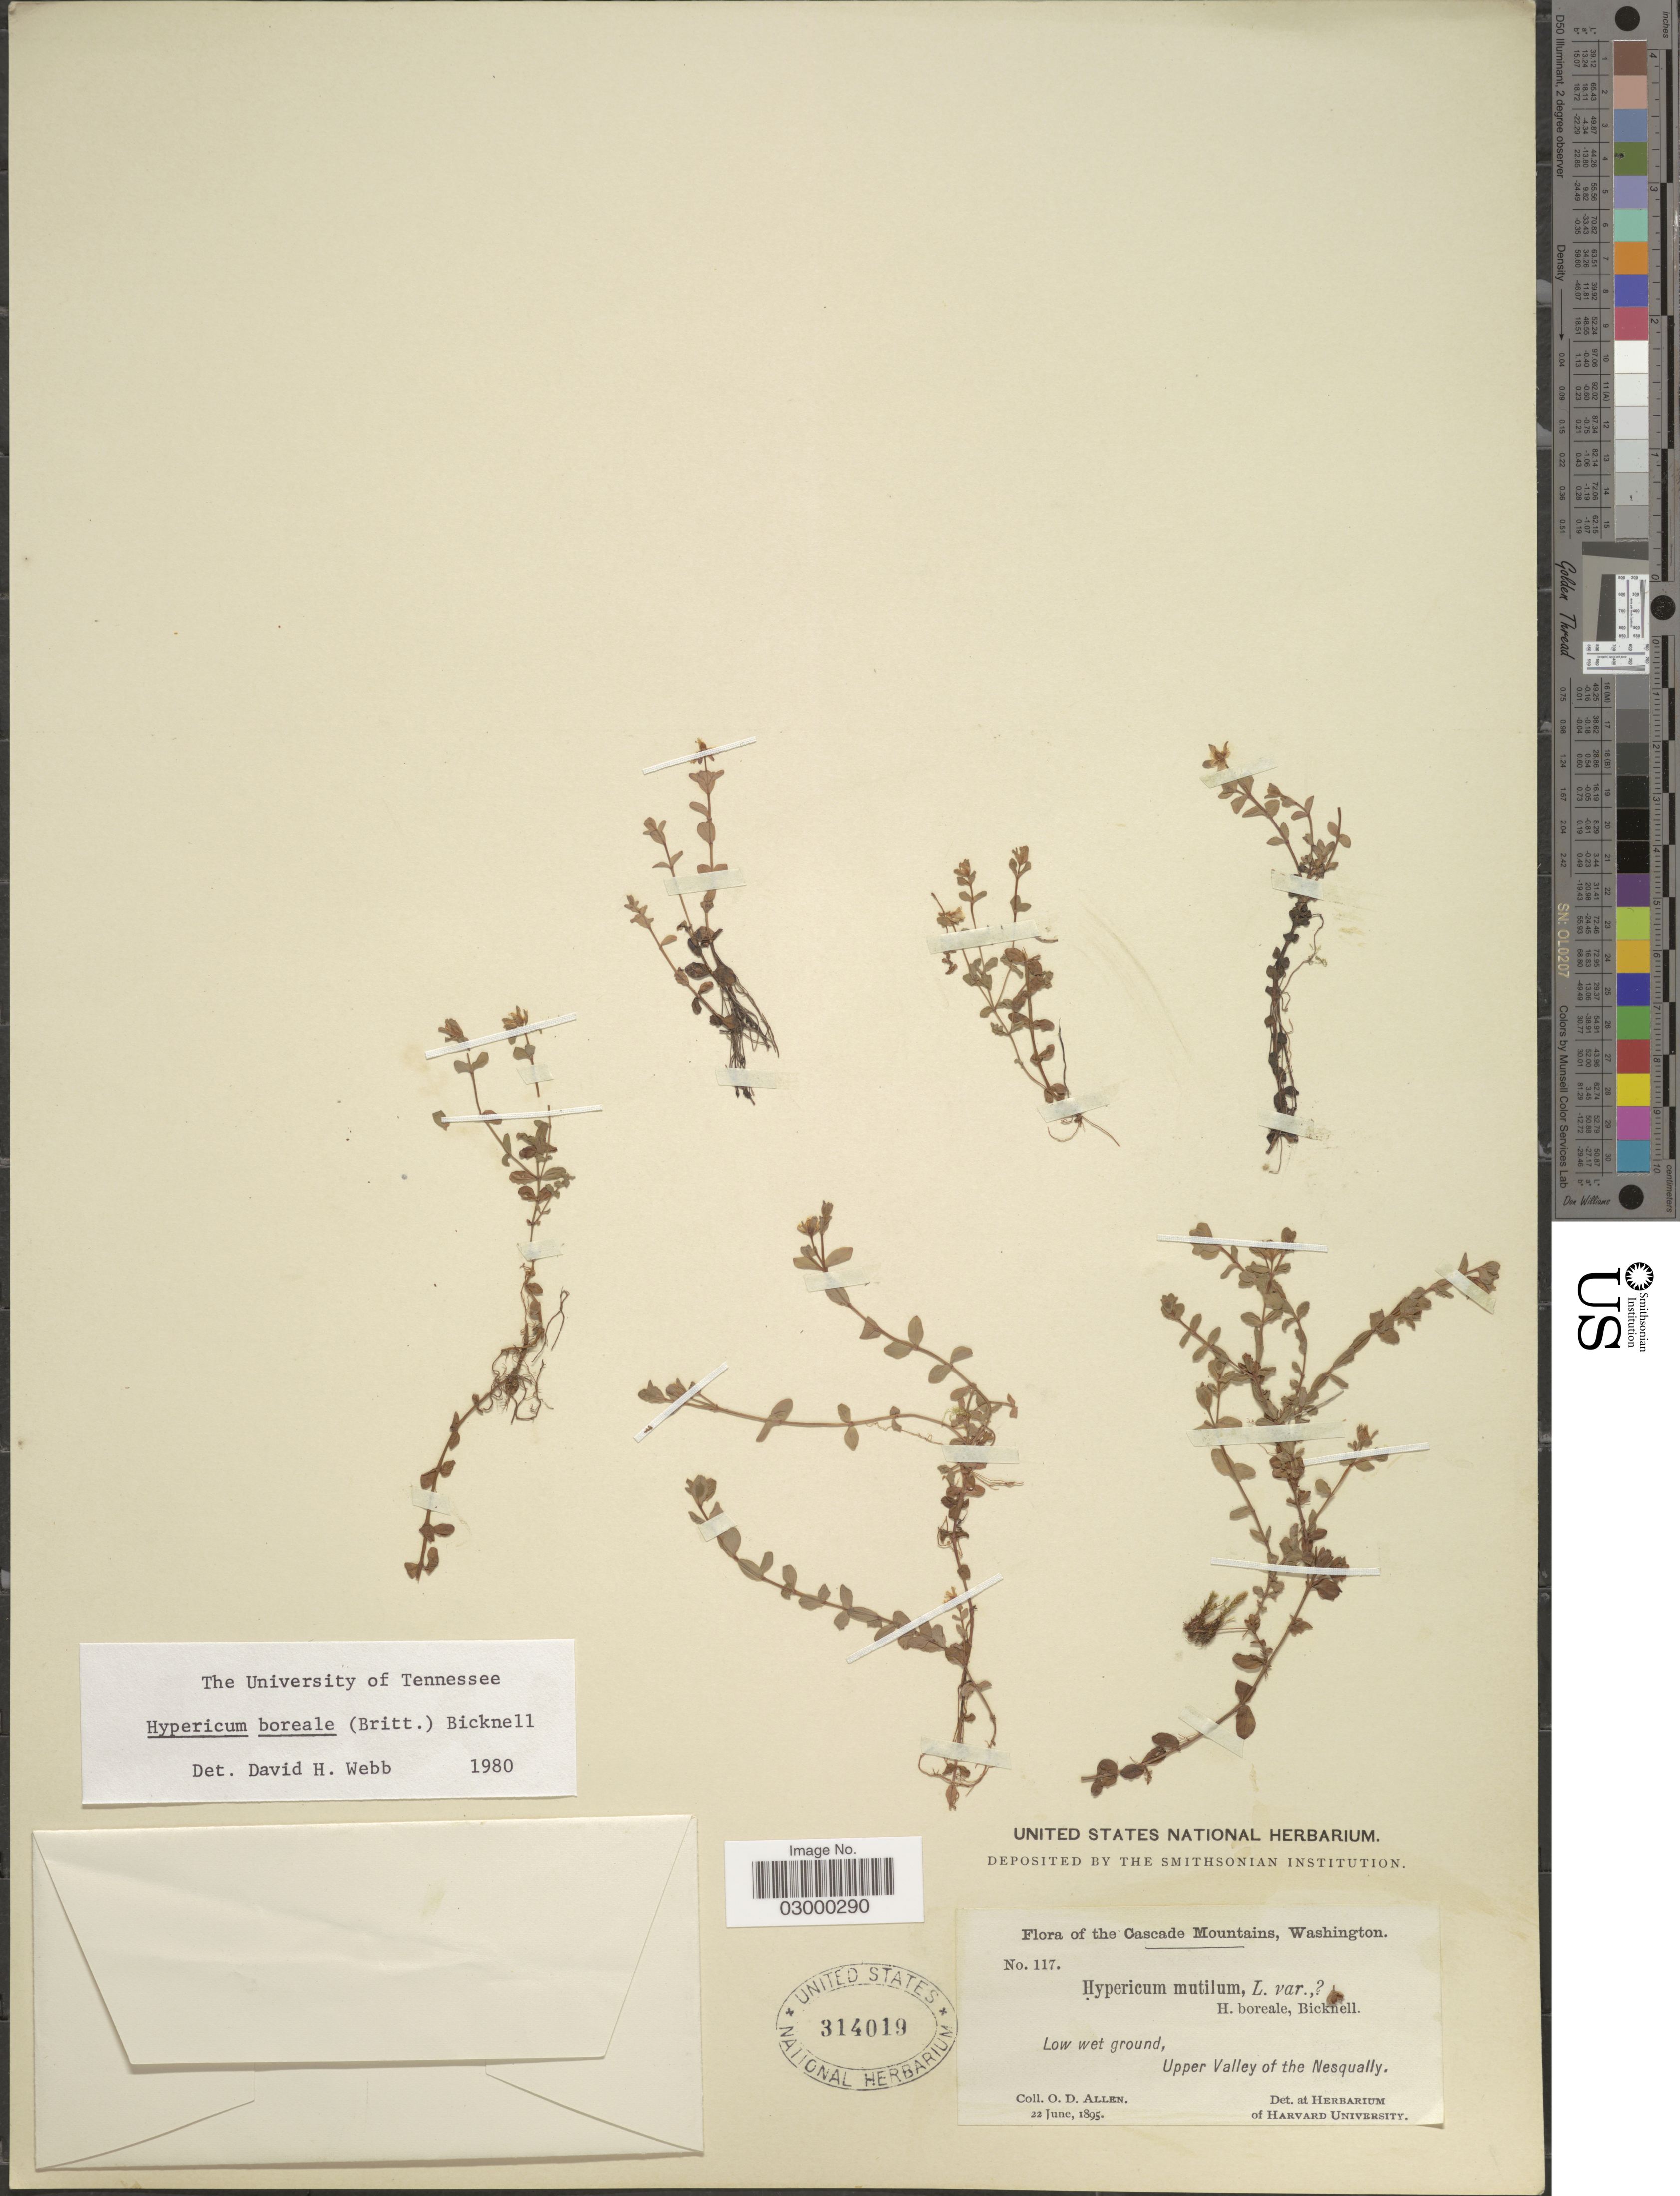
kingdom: Plantae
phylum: Tracheophyta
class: Magnoliopsida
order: Malpighiales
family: Hypericaceae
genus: Hypericum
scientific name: Hypericum boreale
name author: (Britton) E.P. Bicknell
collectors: O. D. Allen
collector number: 117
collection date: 1895-06-22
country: United States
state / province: Washington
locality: Cascade Mountains, Low wet ground, Upper Valley of the Nesqually.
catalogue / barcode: US 314019